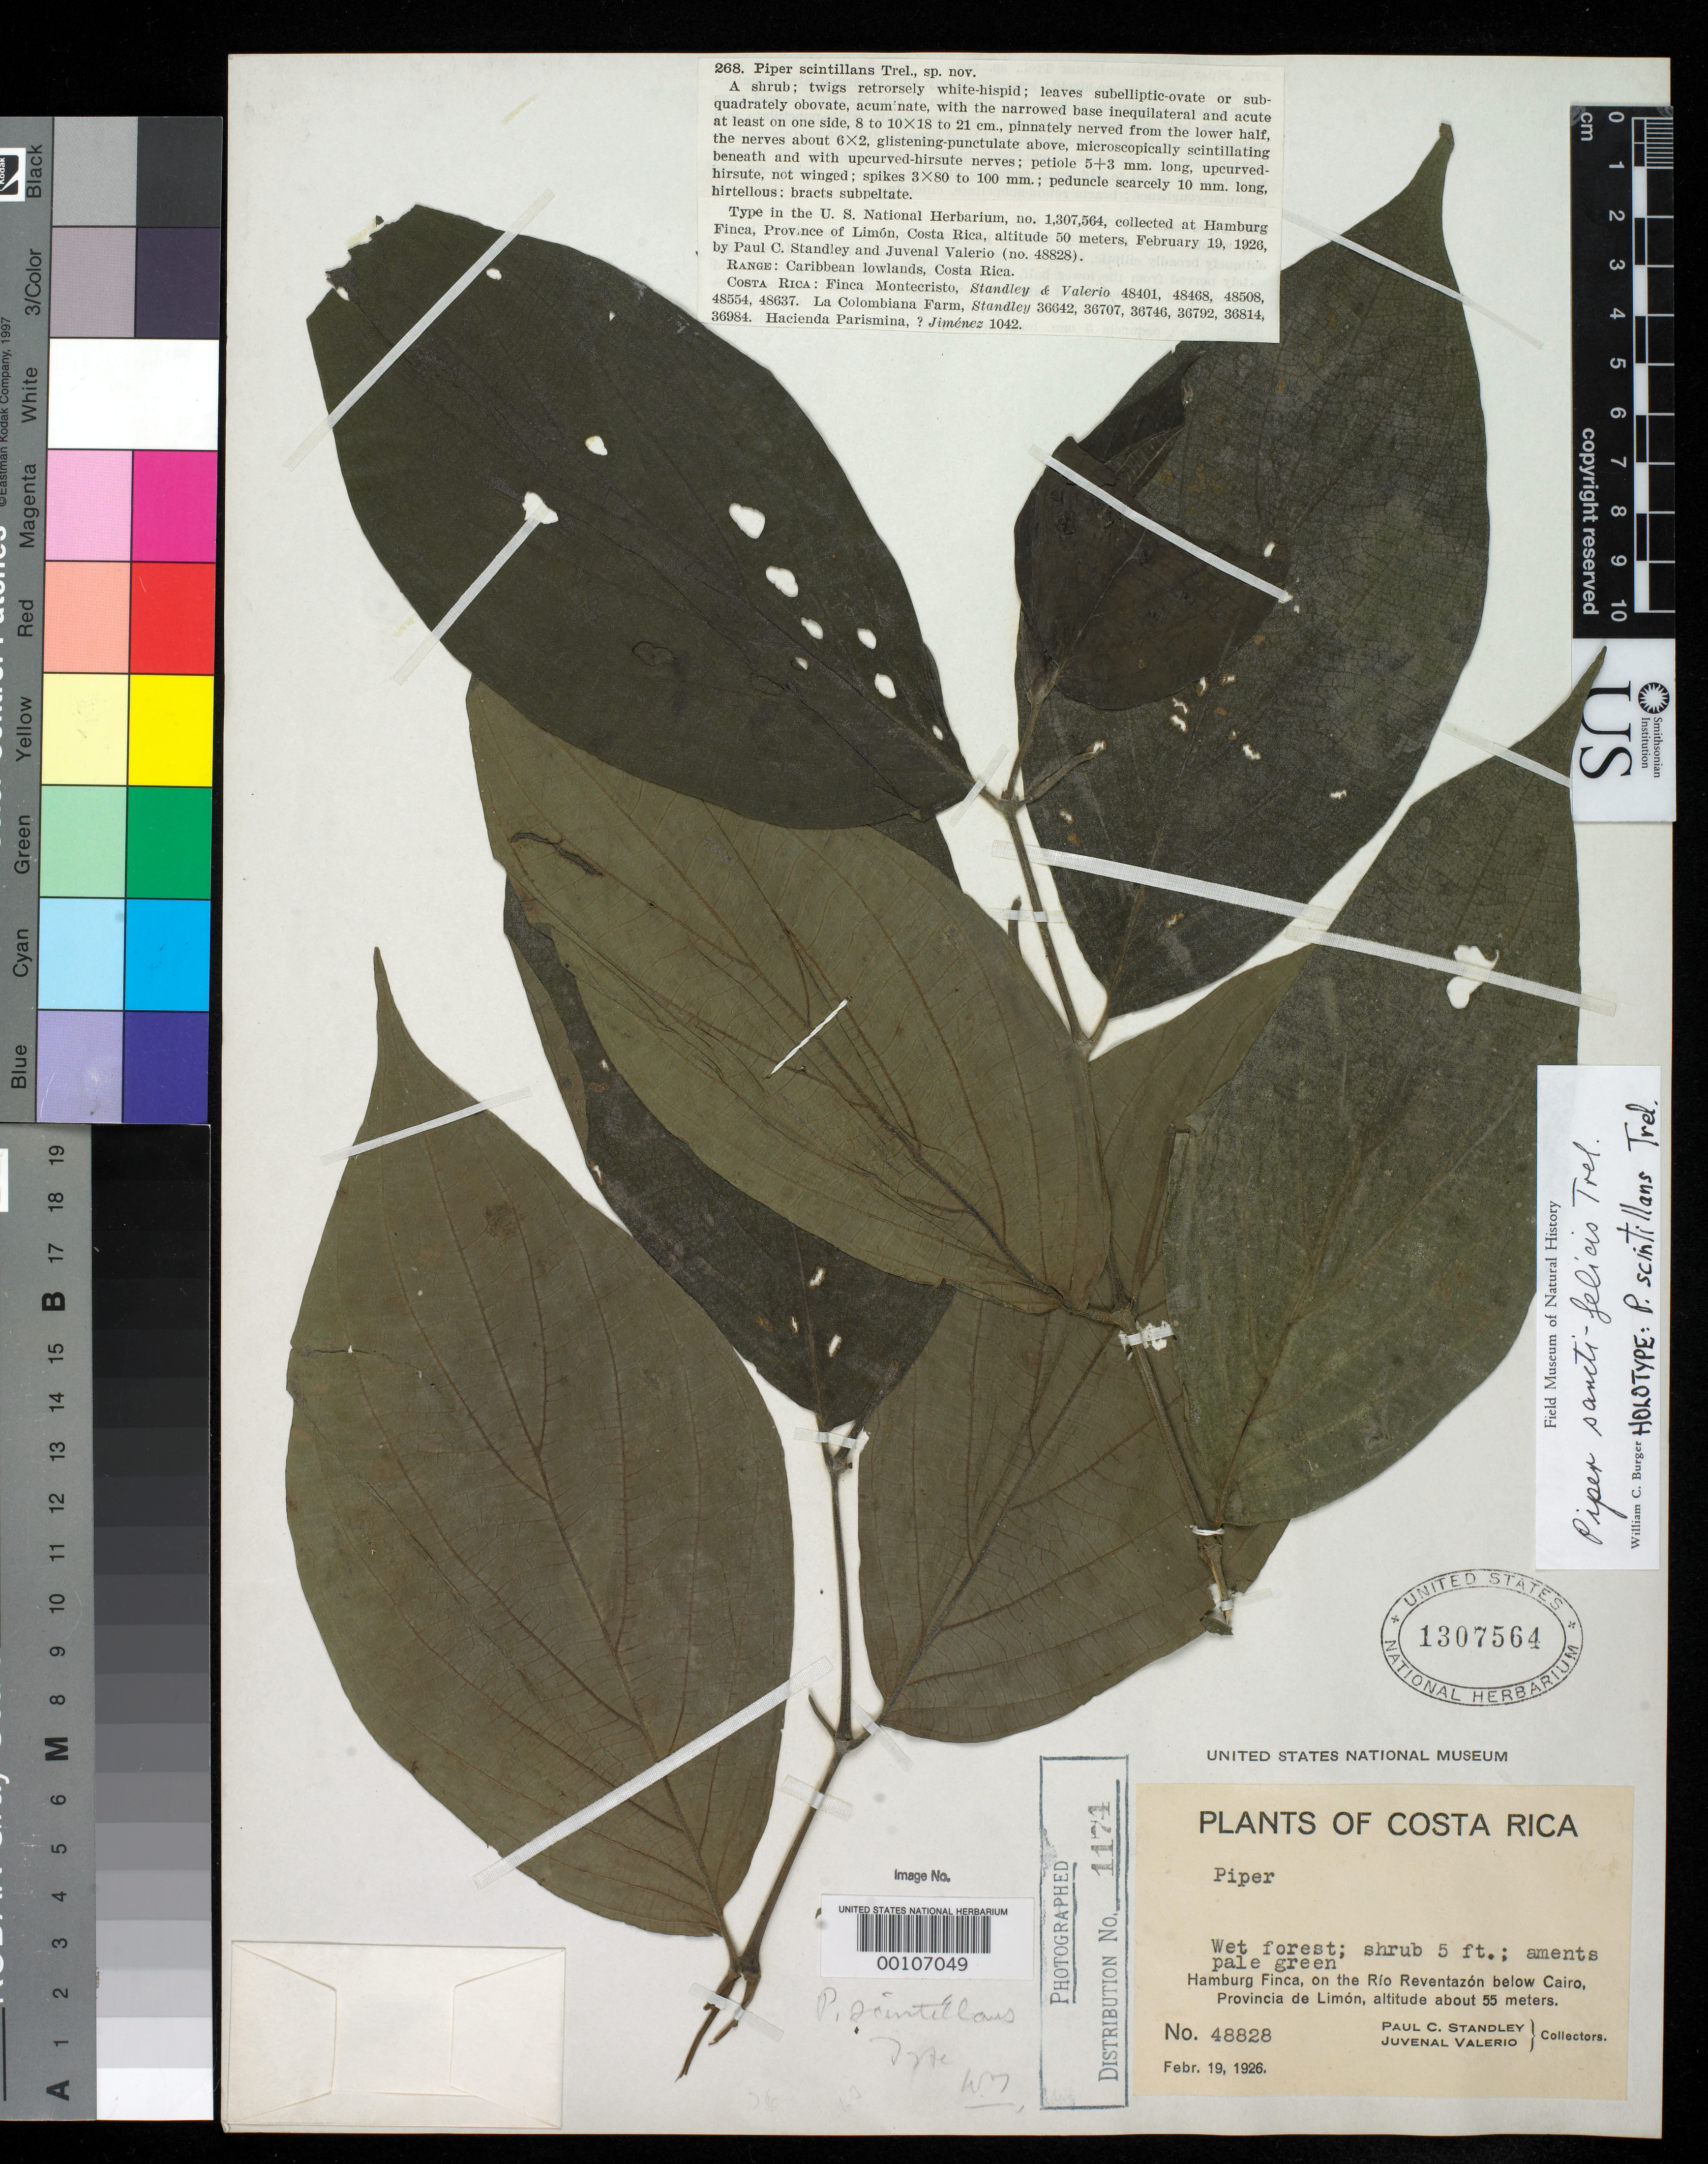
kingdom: Plantae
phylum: Tracheophyta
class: Magnoliopsida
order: Piperales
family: Piperaceae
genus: Piper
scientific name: Piper scintillans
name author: Trel.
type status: Holotype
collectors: P. C. Standley & J. Valerio R.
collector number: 48828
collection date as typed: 19 Feb 1926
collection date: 1926-02-19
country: Costa Rica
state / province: Limón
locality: Hamburg Rinca, Rio Reventazon below Cairo.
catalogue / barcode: US 1307564